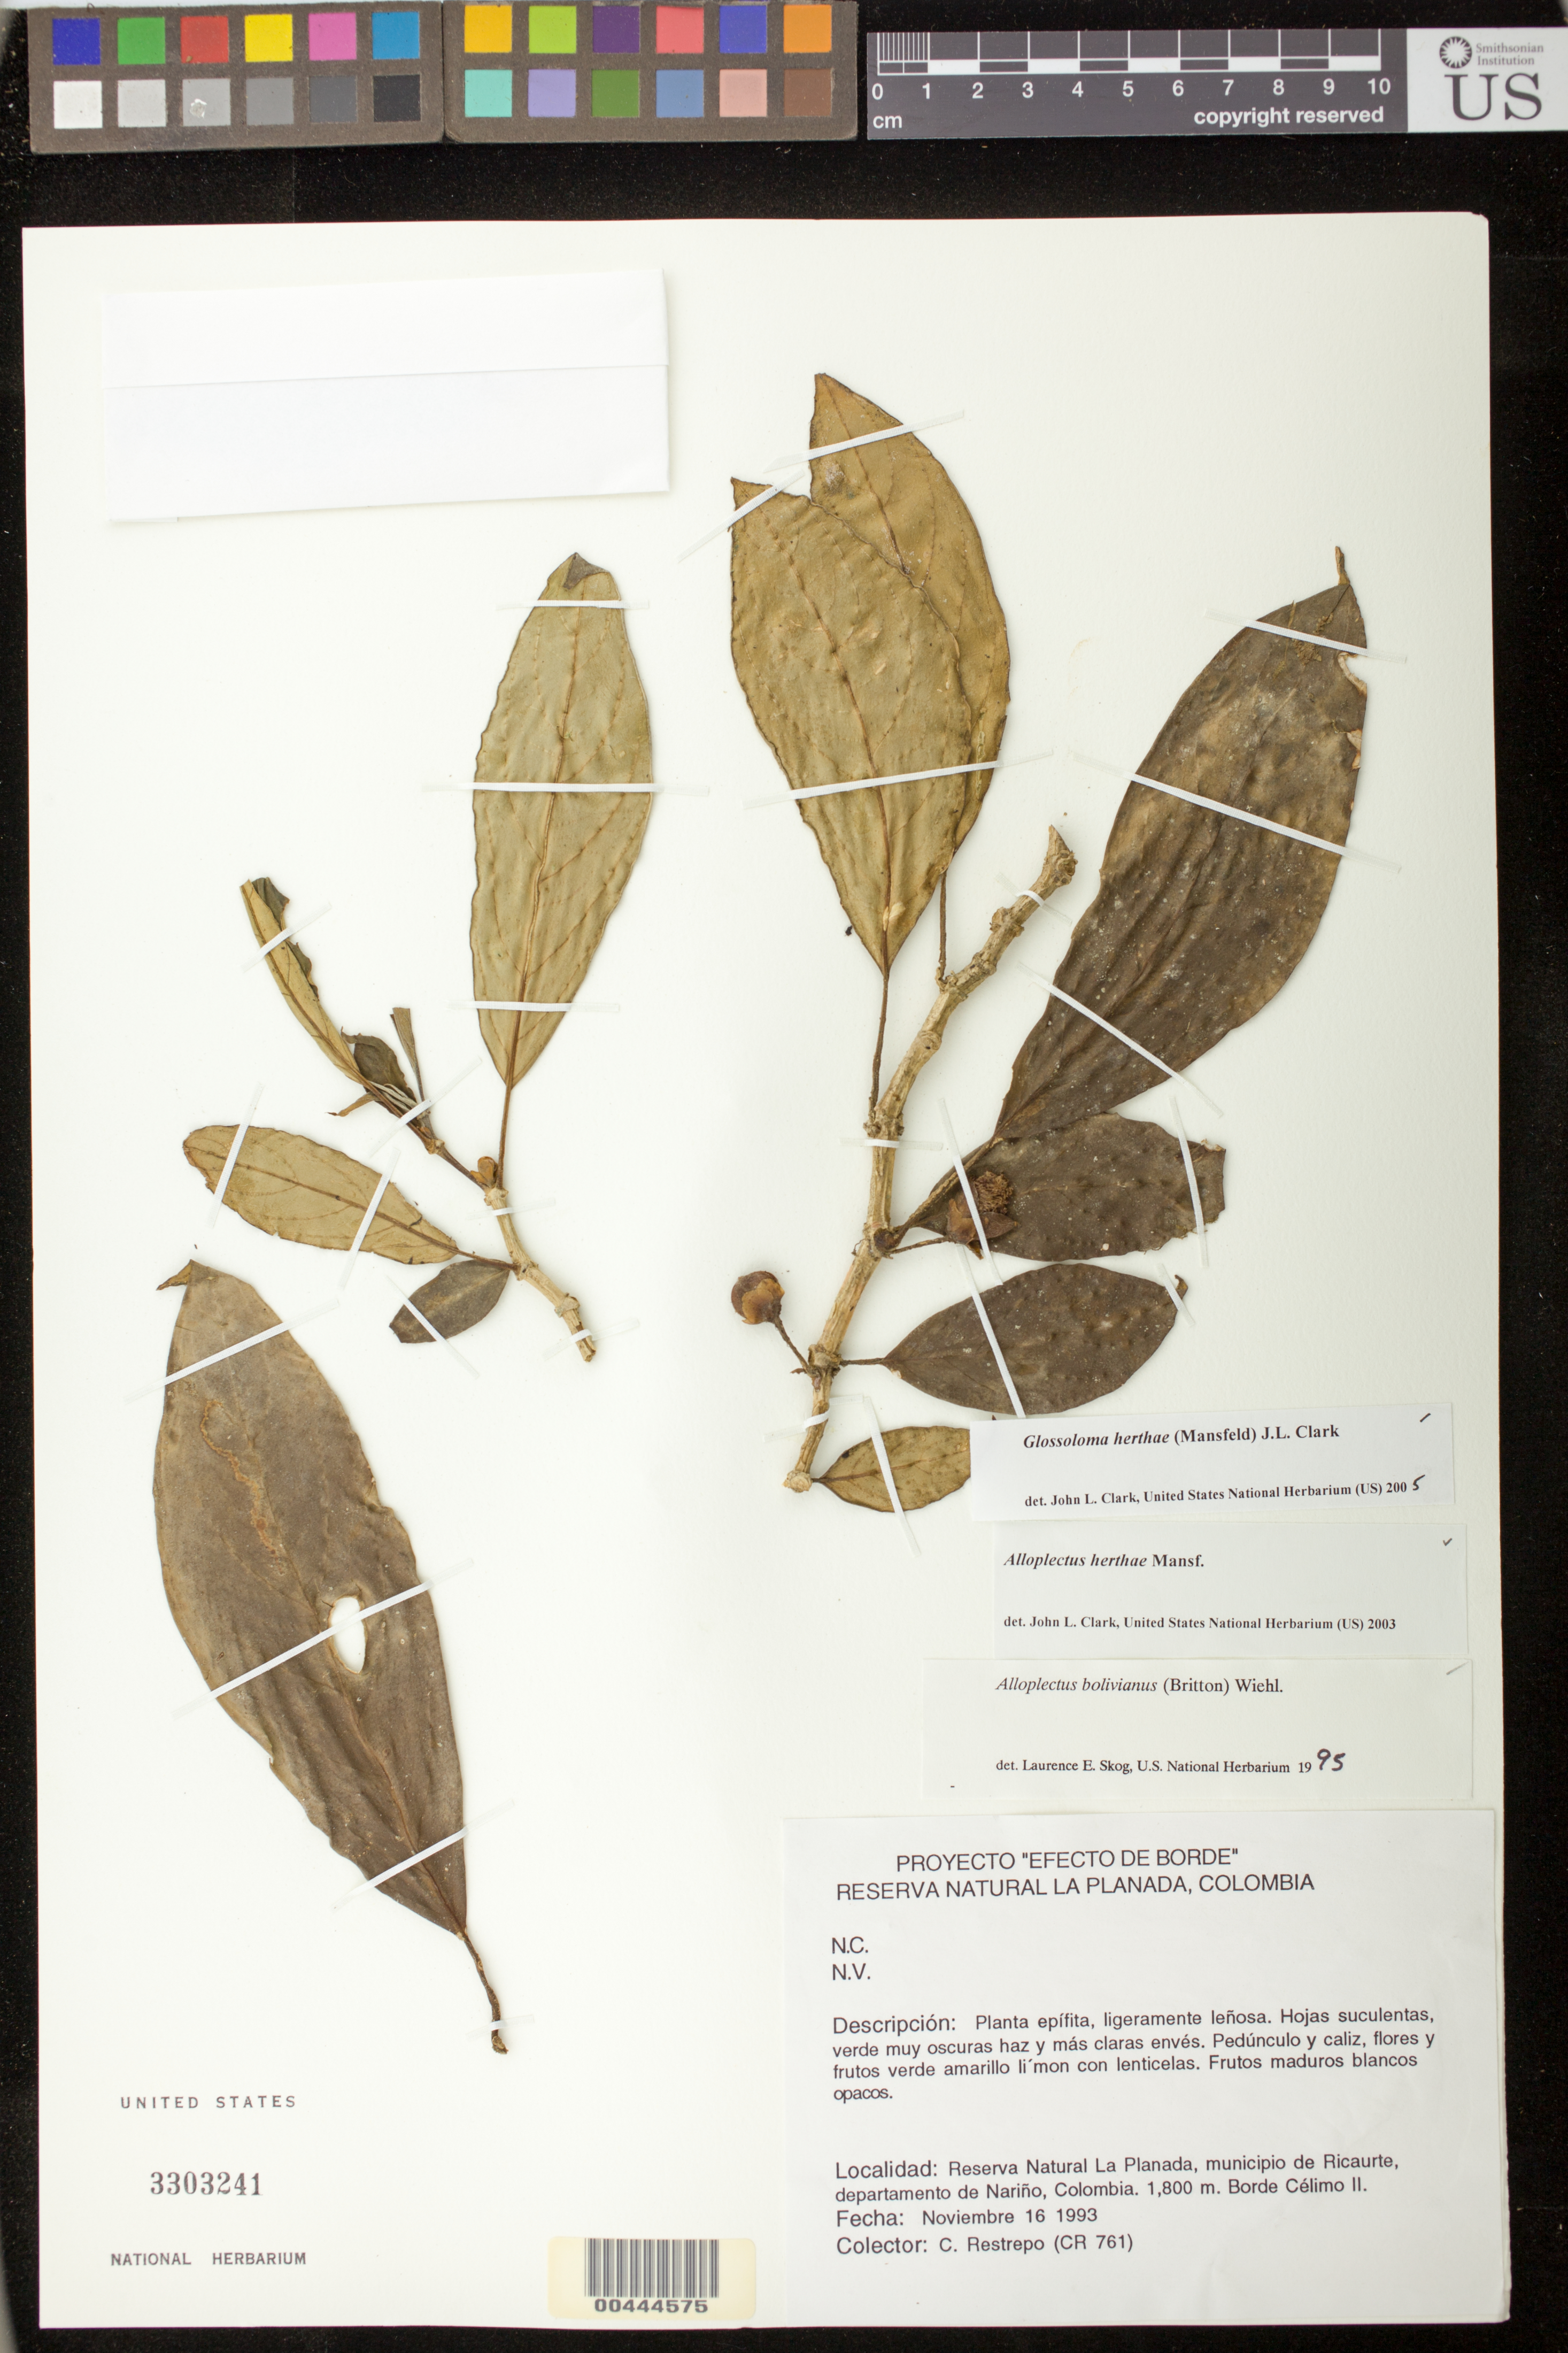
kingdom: Plantae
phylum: Tracheophyta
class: Magnoliopsida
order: Lamiales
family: Gesneriaceae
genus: Glossoloma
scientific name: Glossoloma herthae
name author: (Mansf.) J.L. Clark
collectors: C. Restrepo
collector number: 761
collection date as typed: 16 Nov 1993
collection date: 1993-11-16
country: Colombia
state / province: Nariño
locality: Reserva Natural La Planada, mpio. de Ricaurte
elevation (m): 1800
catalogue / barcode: US 3303241